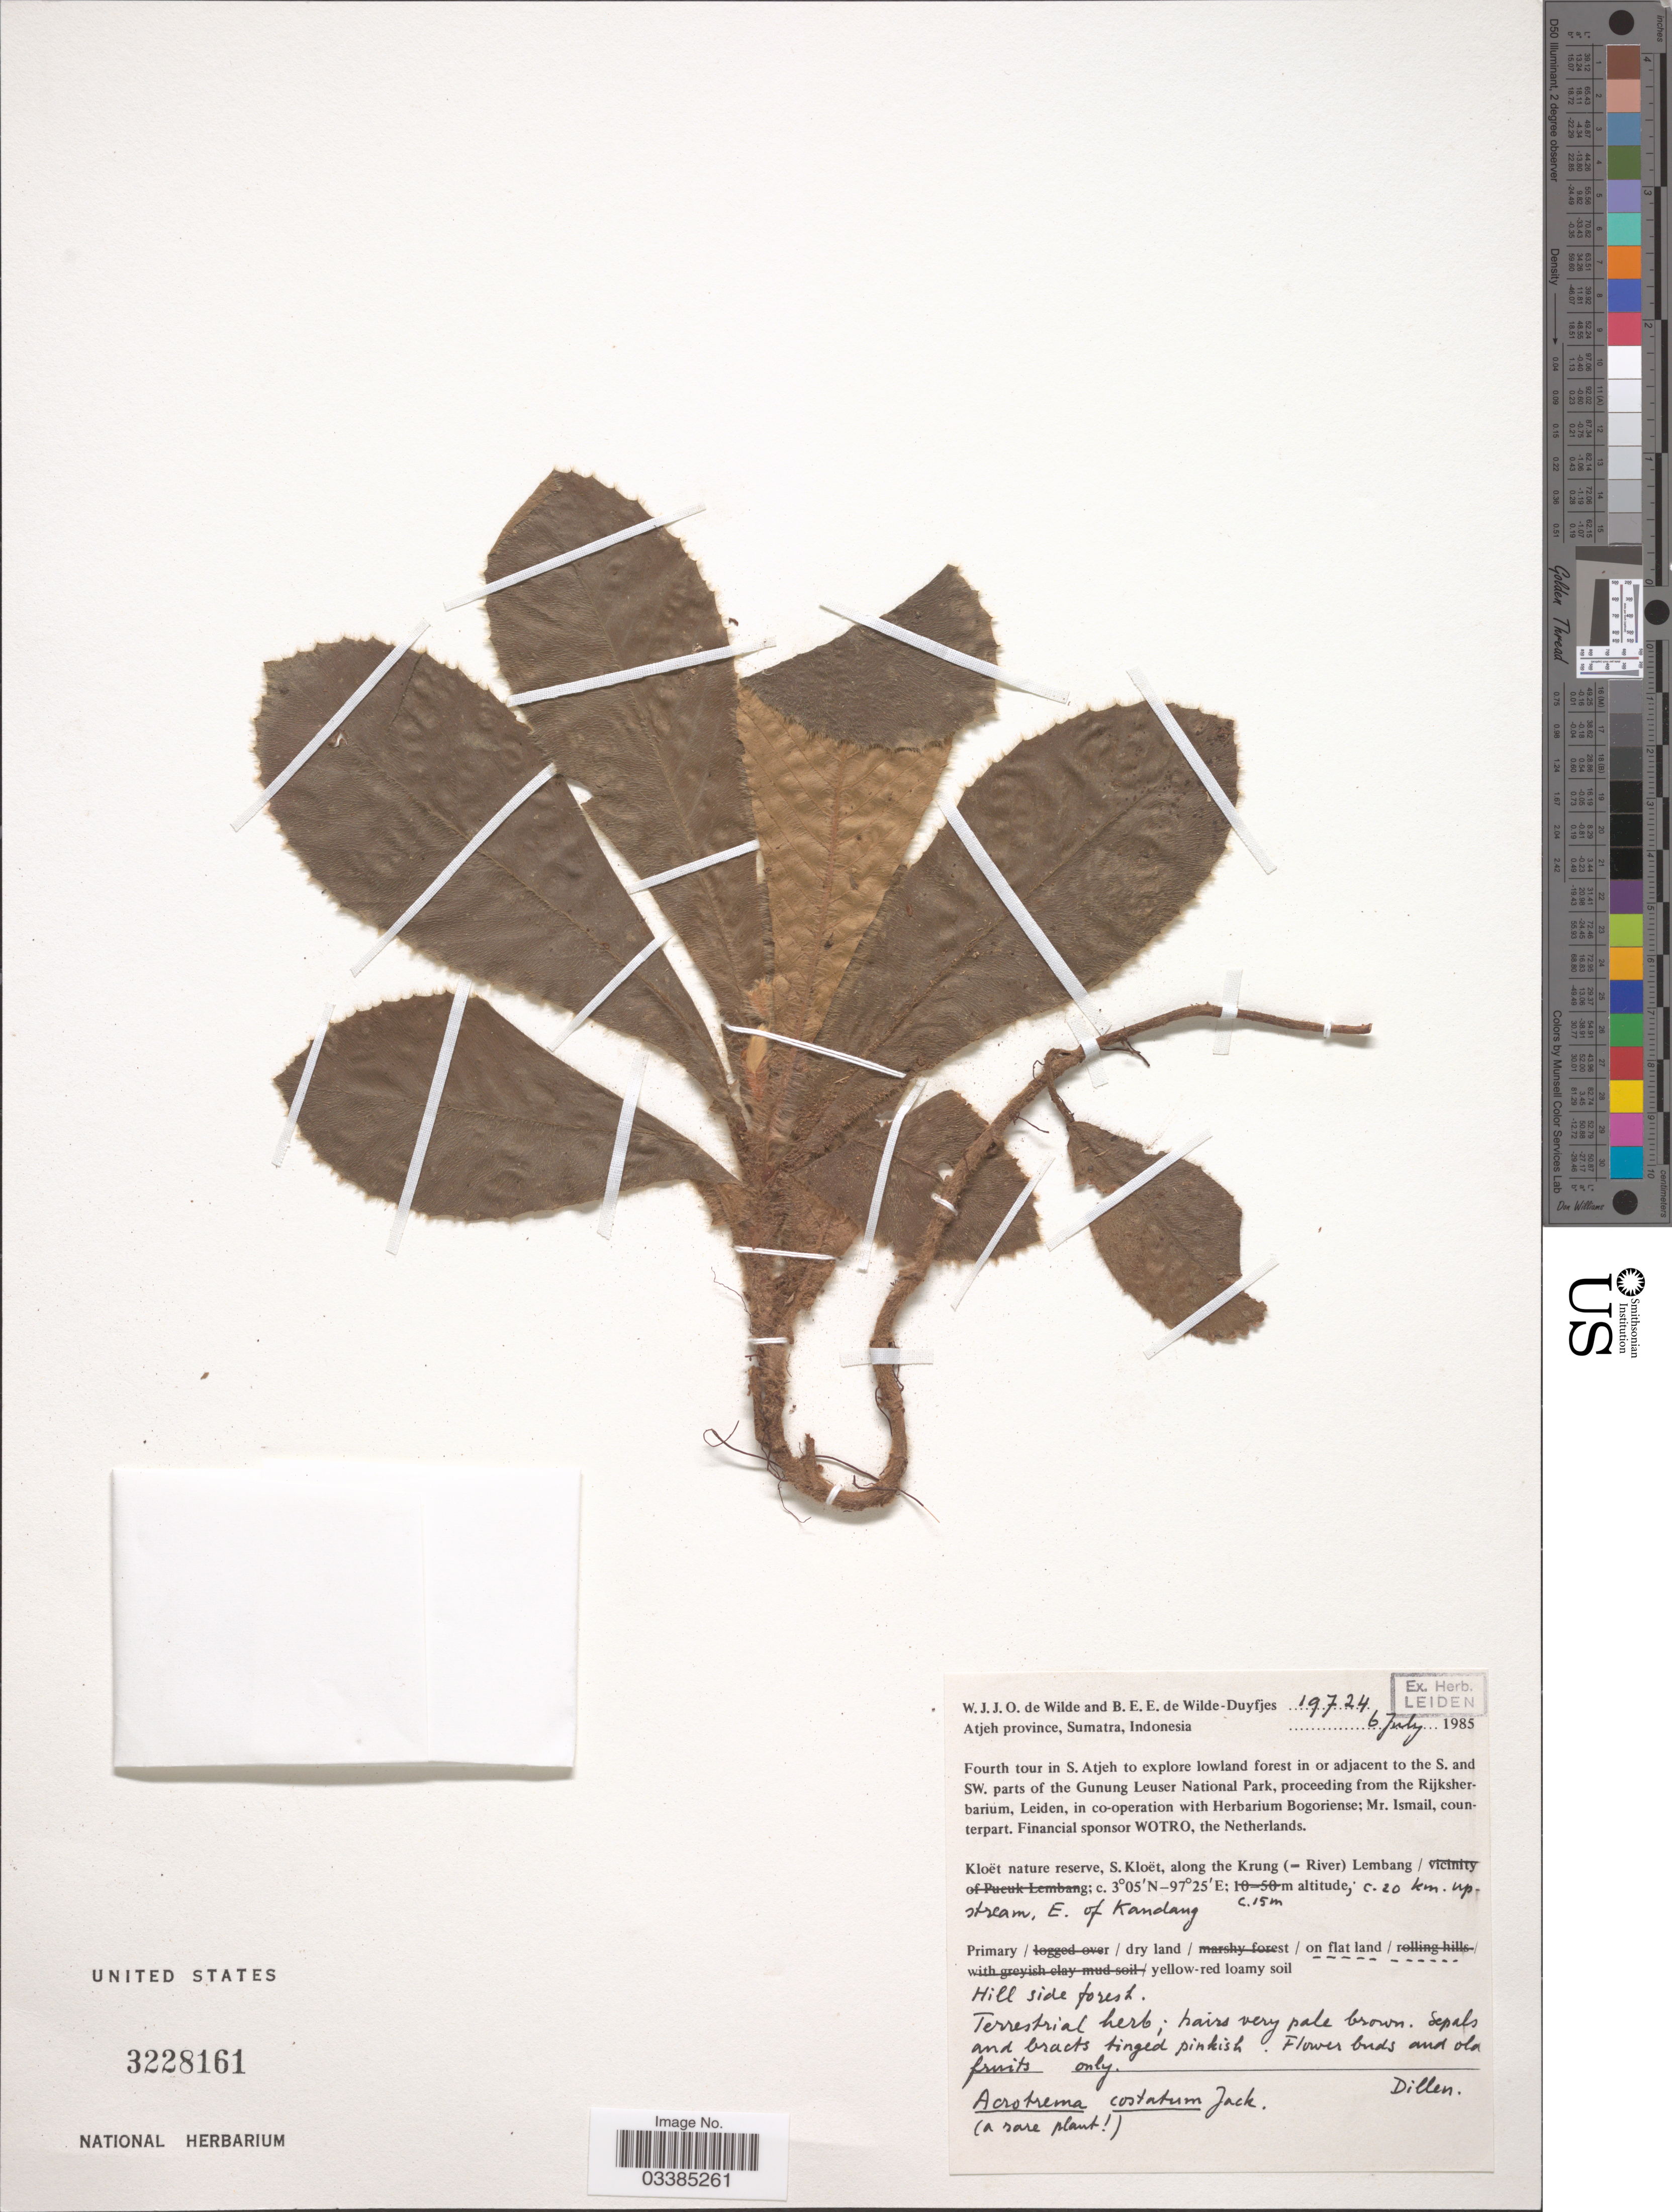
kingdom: Plantae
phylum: Tracheophyta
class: Magnoliopsida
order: Dilleniales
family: Dilleniaceae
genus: Acrotrema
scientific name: Acrotrema costatum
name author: Jack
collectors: W. J. de Wilde & B. E. de Wilde-Duyfjes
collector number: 19724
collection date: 1985-07-06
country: Indonesia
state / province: Sumatra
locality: Atjeh province. Fourth tour in S. Atjeh to explore lowland forest in or adjacent to the S. and SW. parts of the Gunung Leuser National Park. Kloët nature reserve, S. Kloët, along the Krung (= River) Lembang. C. 20 km. upstream, E. of Kandang.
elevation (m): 15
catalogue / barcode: US 3228161